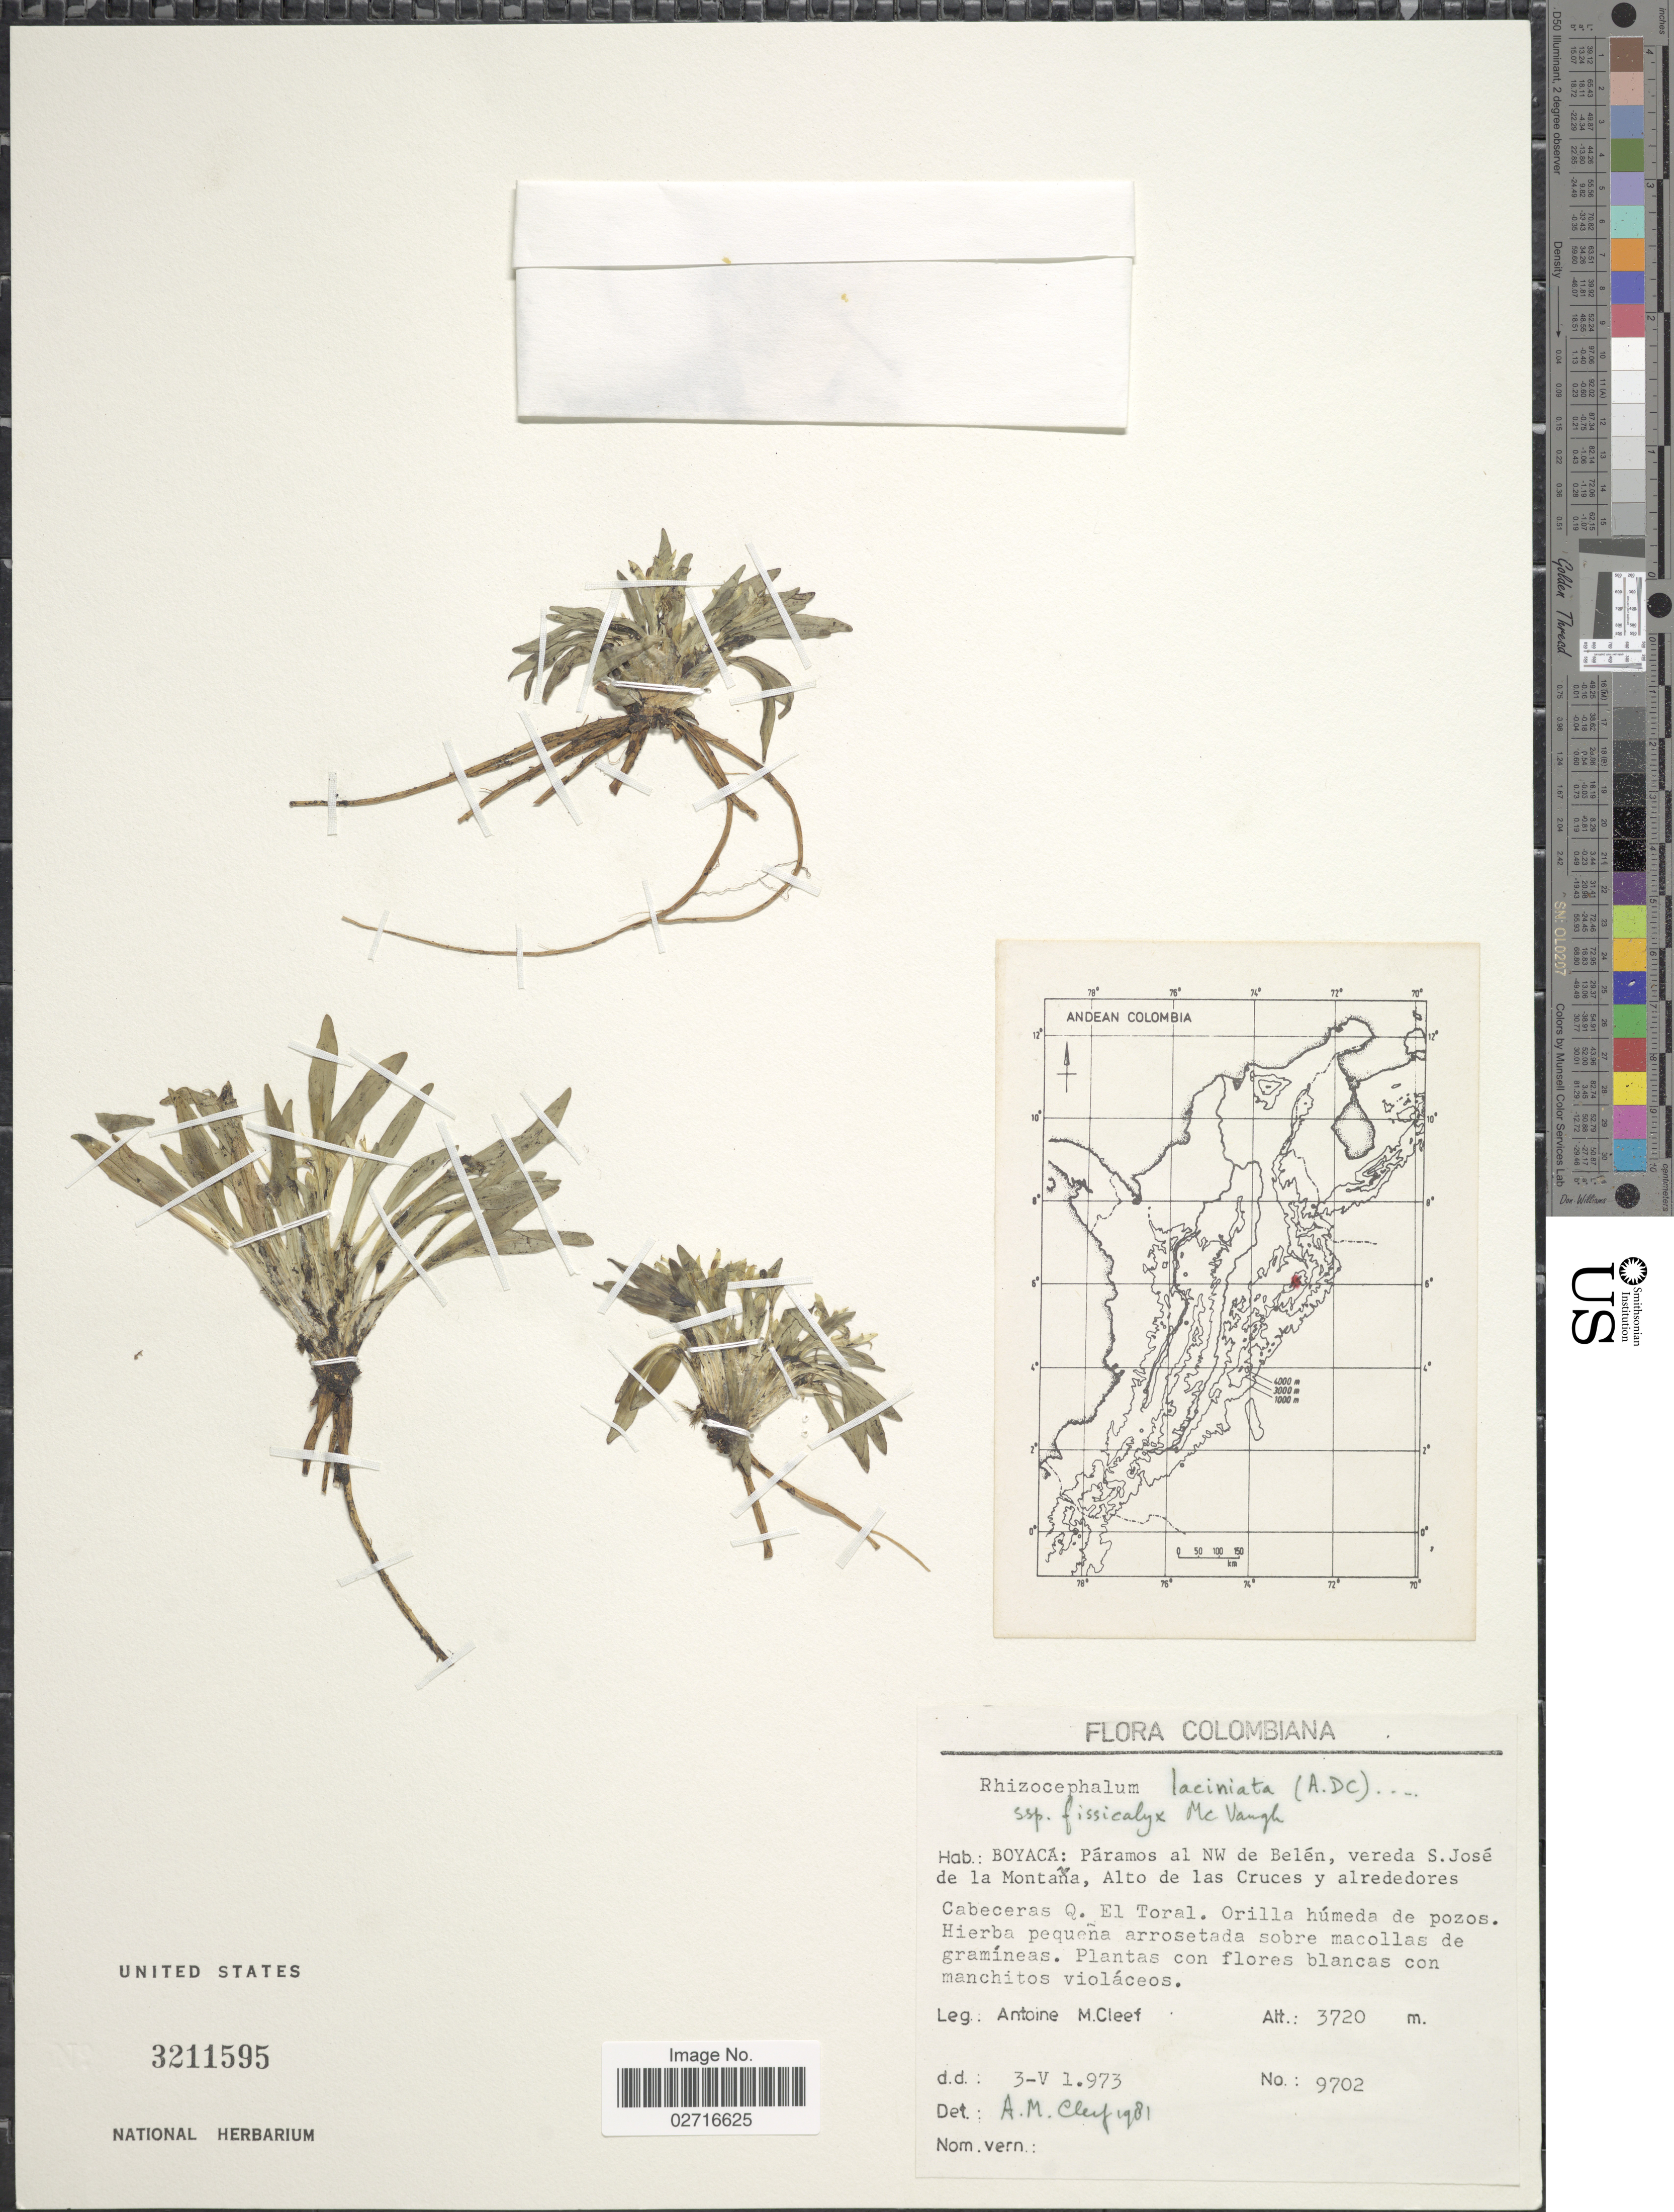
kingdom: Plantae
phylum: Tracheophyta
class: Magnoliopsida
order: Asterales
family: Campanulaceae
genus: Lysipomia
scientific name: Lysipomia laciniata subsp. fissicalyx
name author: McVaugh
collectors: A. M. Cleef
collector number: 9702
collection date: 1973-05-03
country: Colombia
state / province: Boyacá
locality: Paramo al NW de Belen, vereda S. Jose e la Montana, Alto de las Cruces y alrededores, Cabeceras Q. El Toral.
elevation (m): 3720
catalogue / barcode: US 3211595